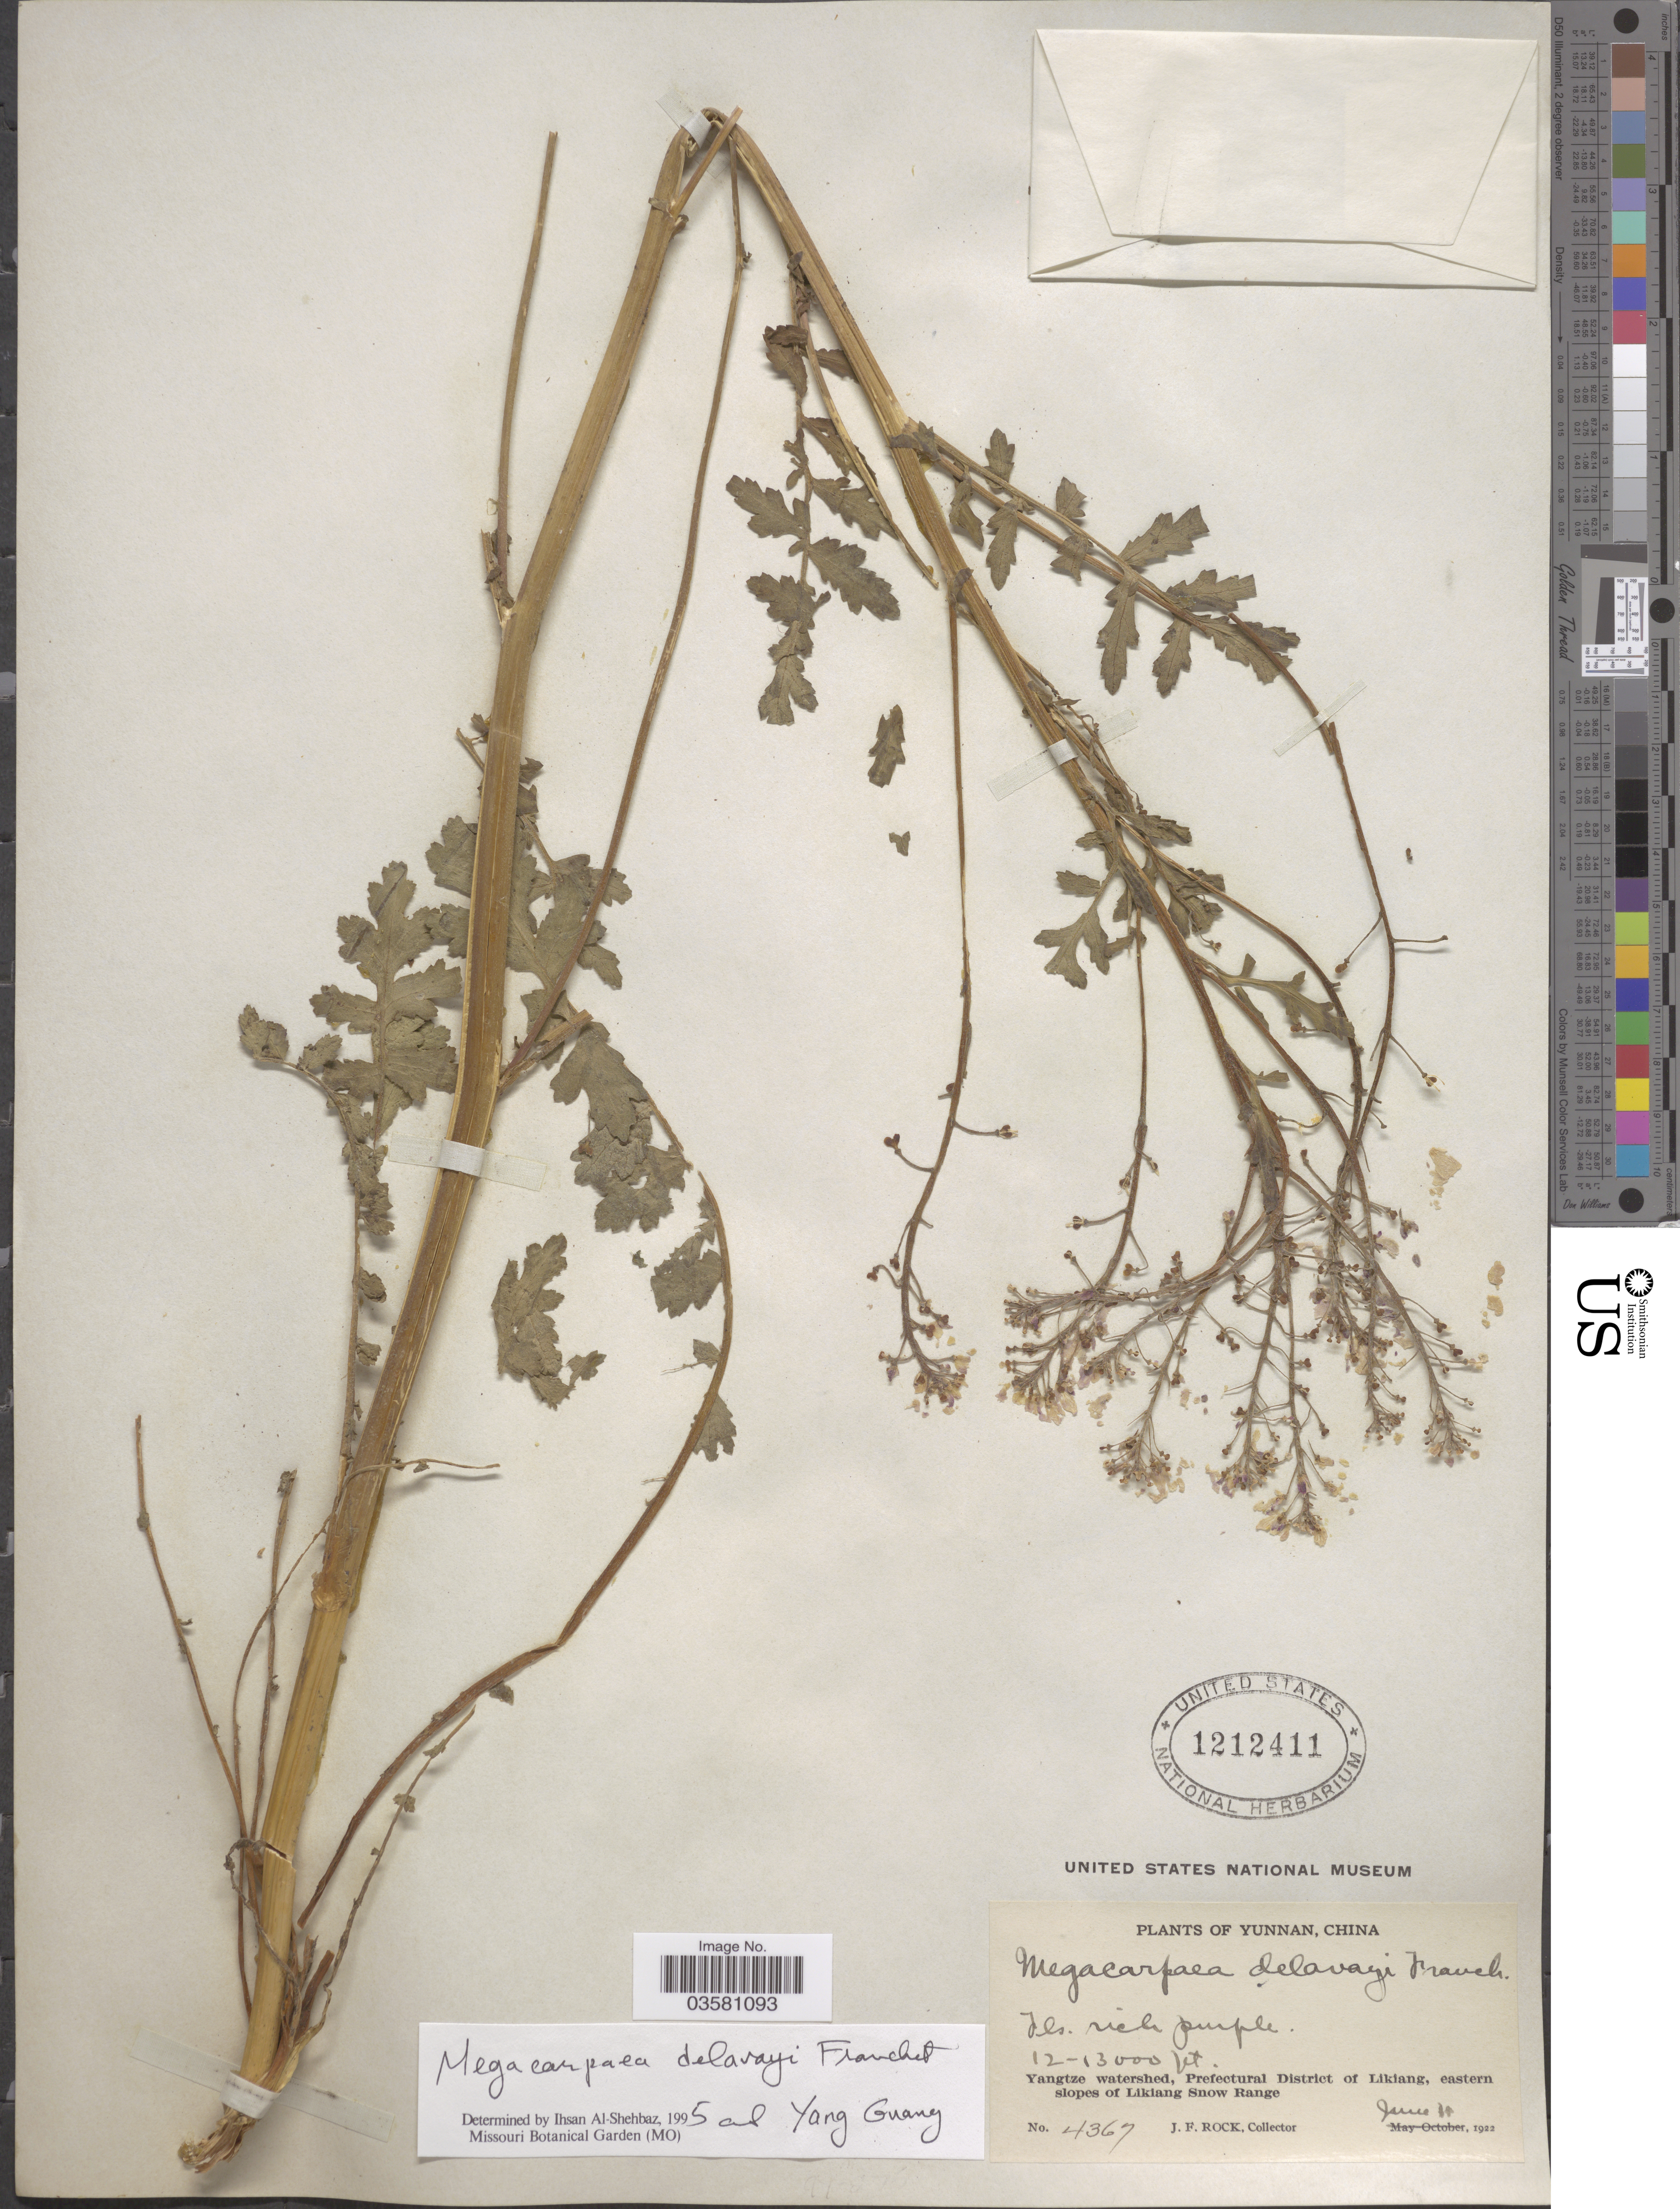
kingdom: Plantae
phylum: Tracheophyta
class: Magnoliopsida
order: Brassicales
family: Brassicaceae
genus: Megacarpaea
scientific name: Megacarpaea delavayi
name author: Franch.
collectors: J. Rock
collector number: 4367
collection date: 1922-06-11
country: China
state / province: Yunnan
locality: Yangtze watershed, Prefectural District of Likiang, eastern slopes of Likiang Snow Range.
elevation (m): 3658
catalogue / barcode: US 1212411